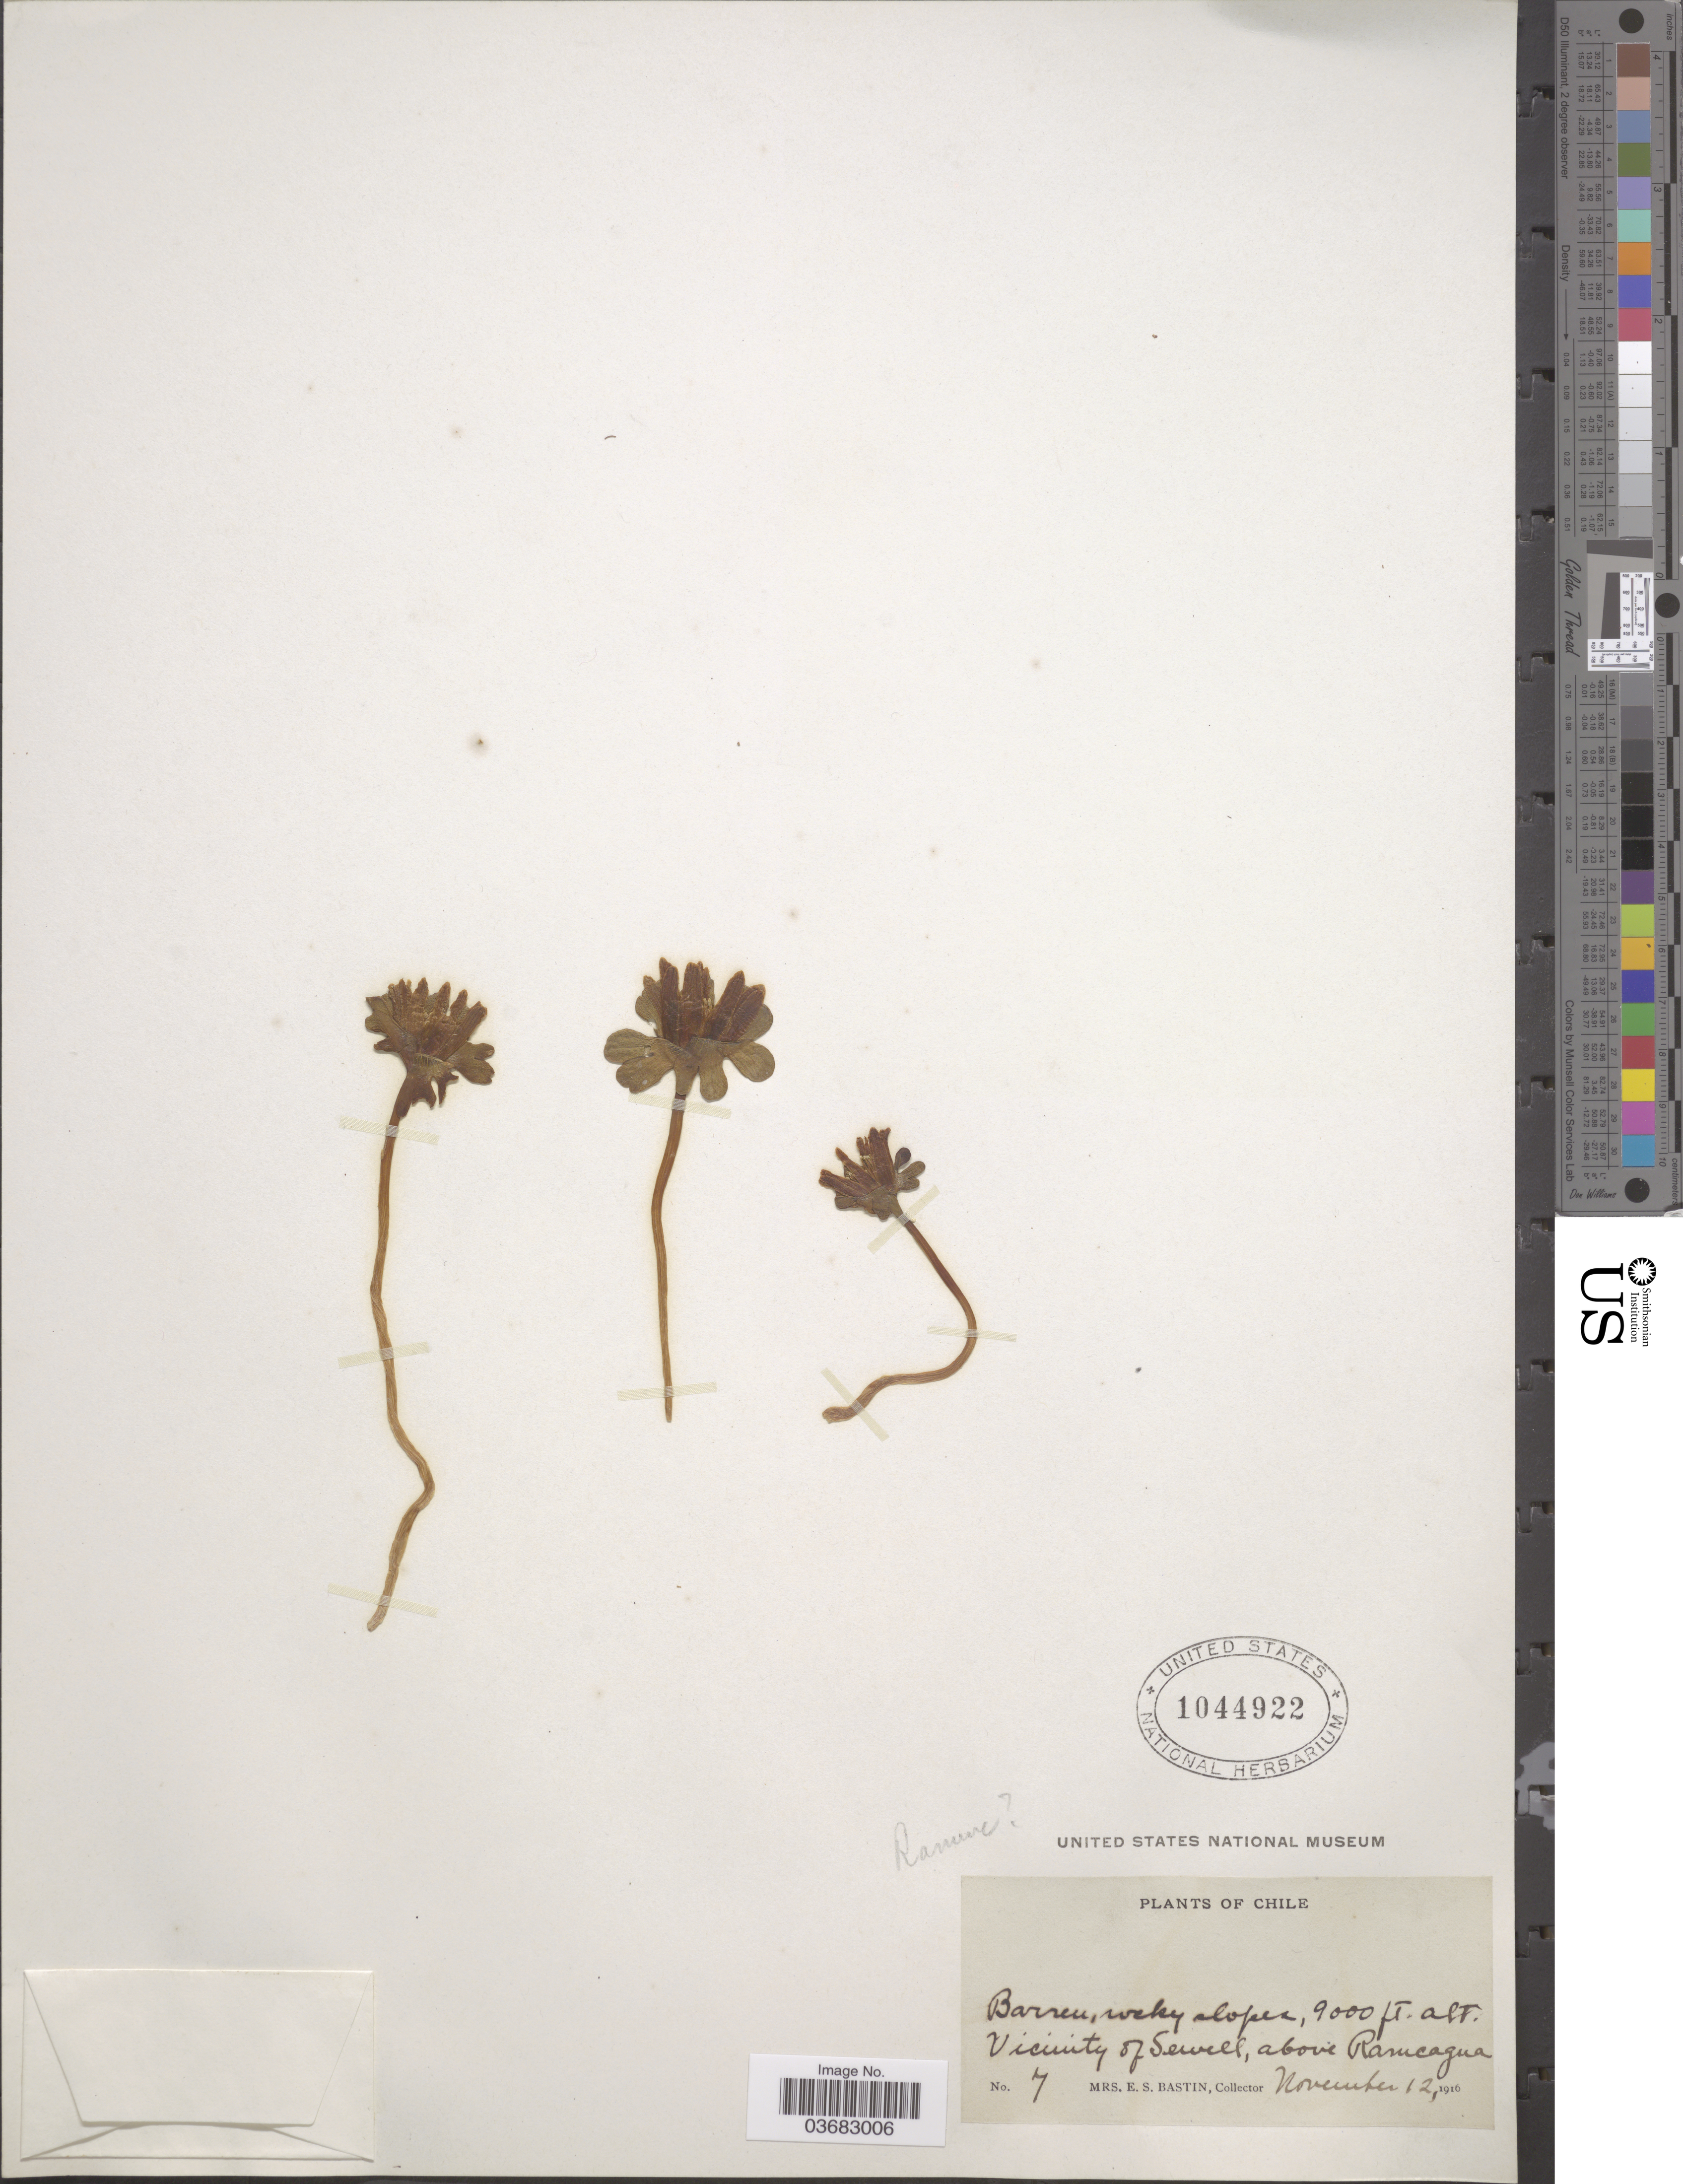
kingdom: Plantae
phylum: Tracheophyta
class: Magnoliopsida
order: Ranunculales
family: Ranunculaceae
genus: Anemone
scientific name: Anemone balliana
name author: (Britton) Hoot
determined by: Strong, Mark T., (BOT), Smithsonian Institution - National Museum of Natural History (UNITED STATES)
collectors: E. Bastin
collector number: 7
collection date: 1916-11-12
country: Chile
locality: Vicinity of Sewell, above Rancagua.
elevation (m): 2743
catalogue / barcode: US 1044922